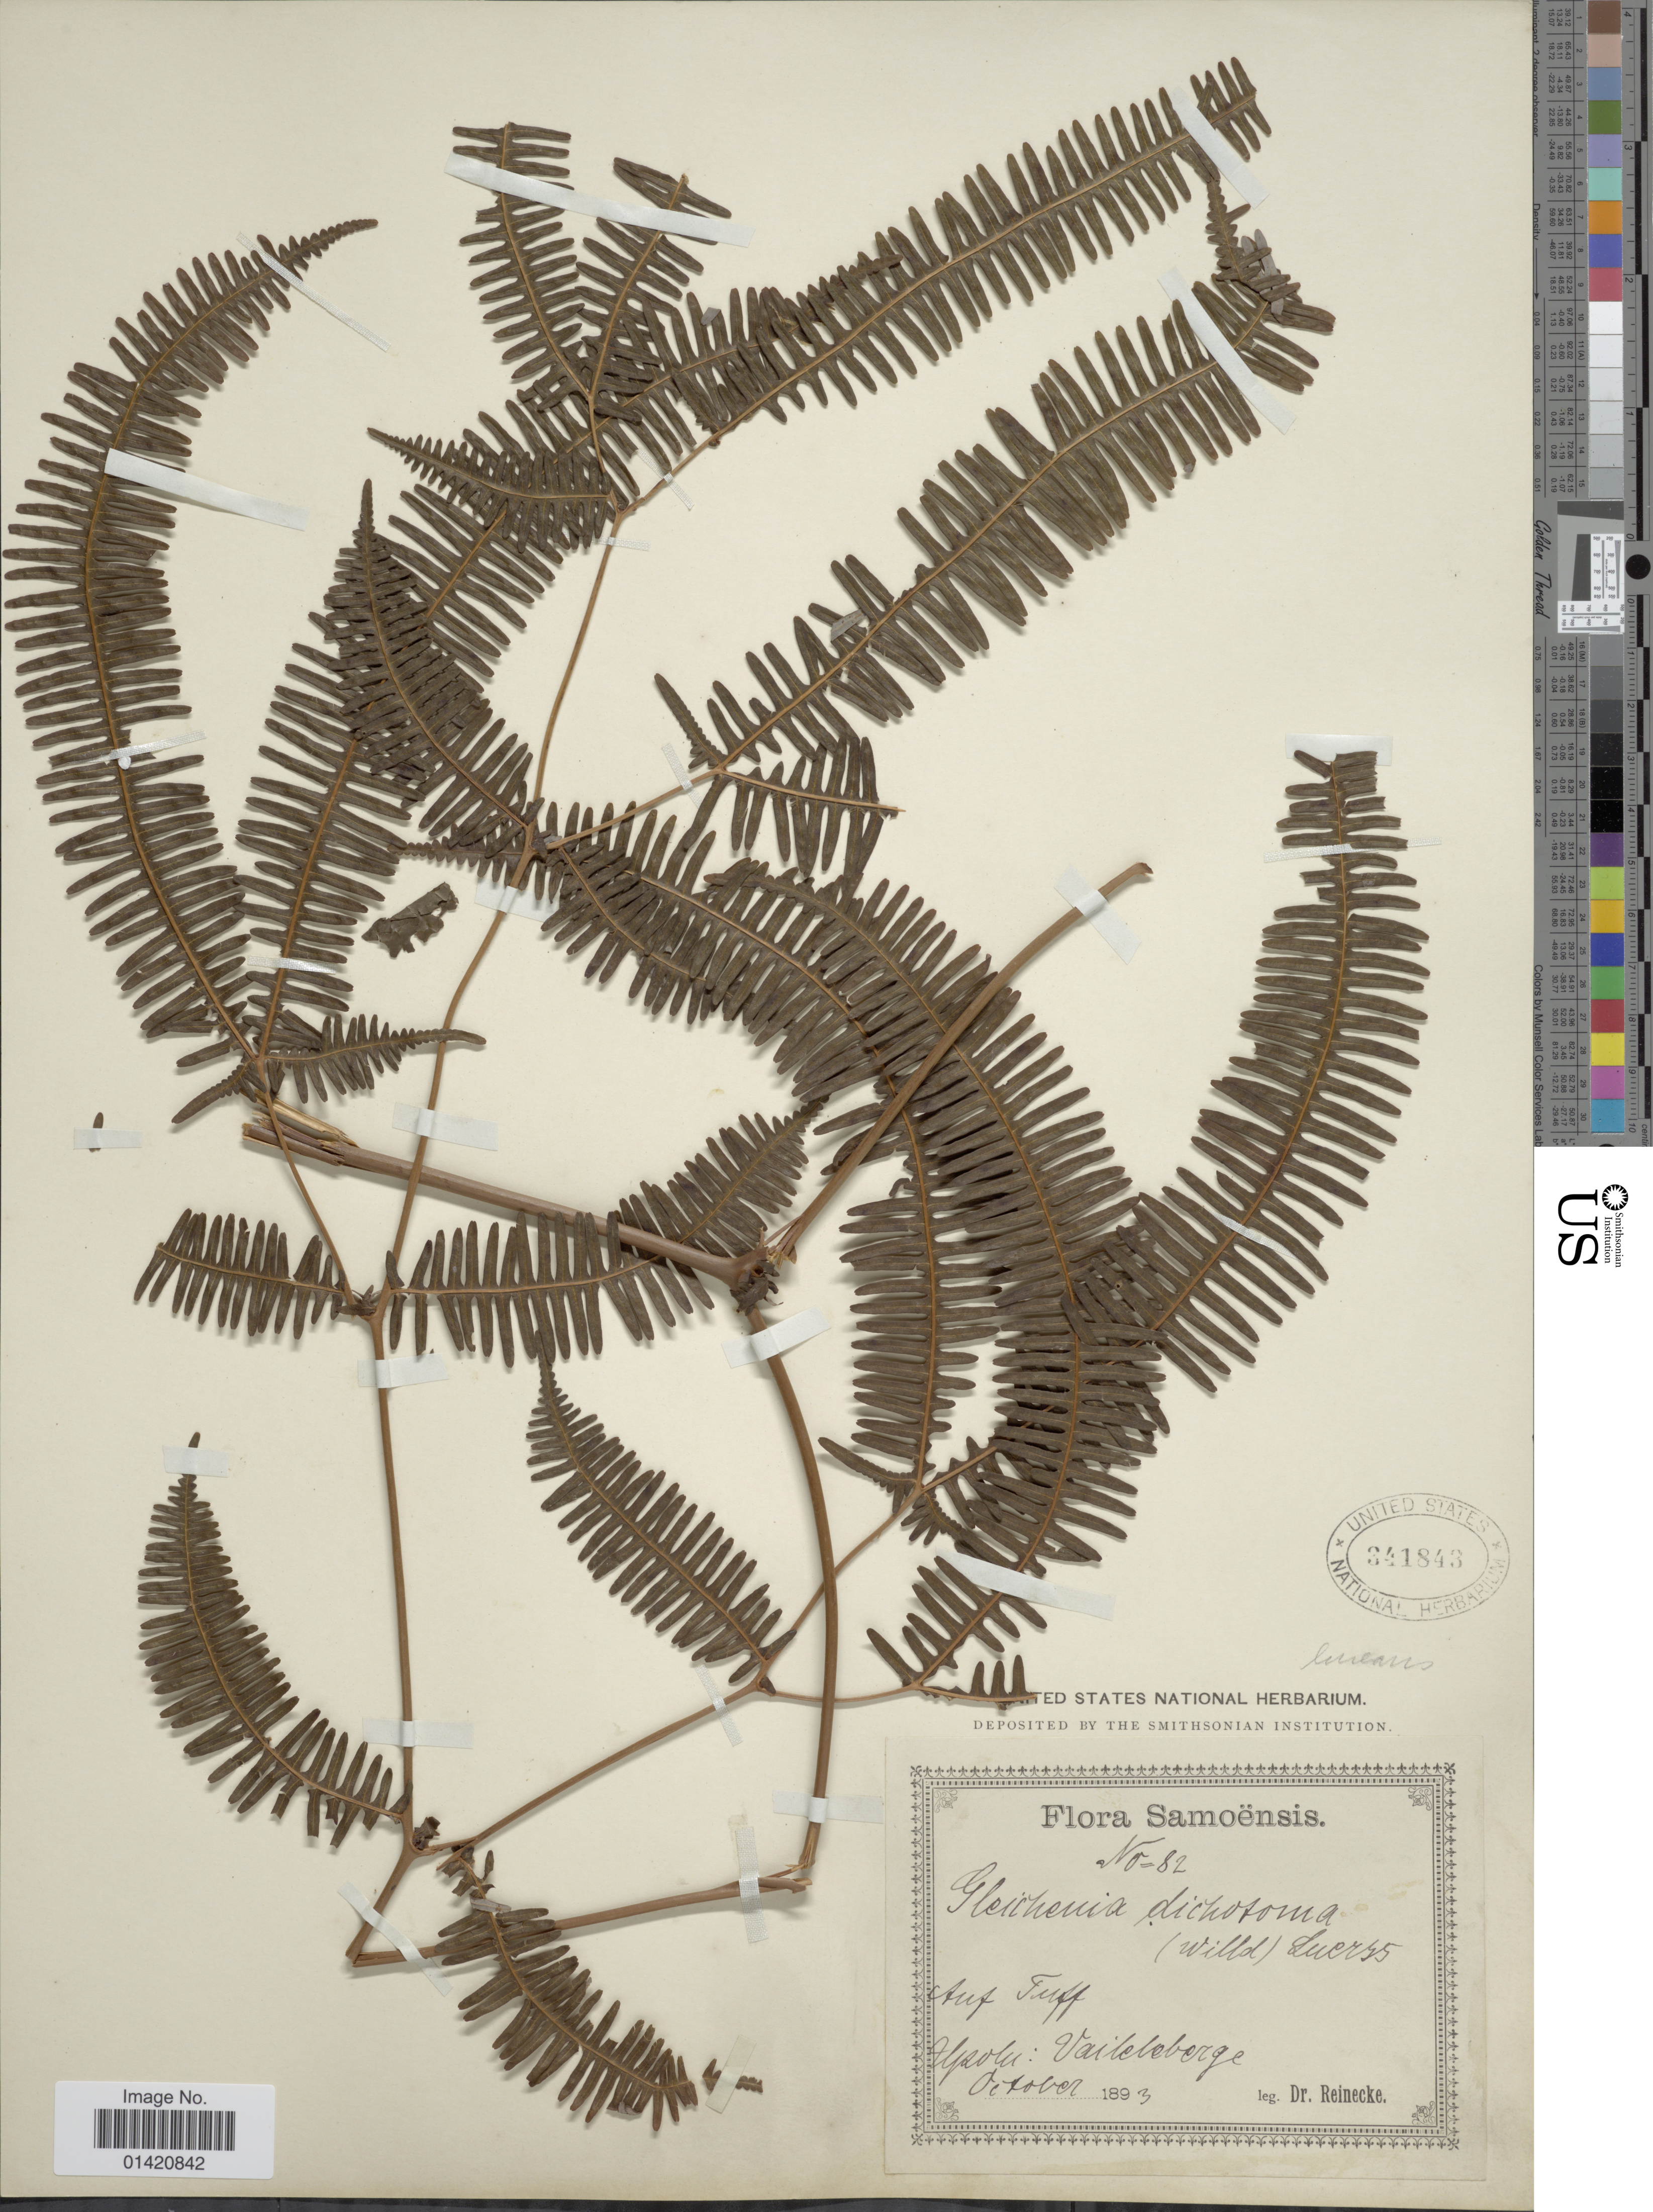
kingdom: Plantae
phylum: Tracheophyta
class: Polypodiopsida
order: Gleicheniales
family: Gleicheniaceae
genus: Dicranopteris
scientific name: Dicranopteris linearis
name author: (Burm. f.) Underw.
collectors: -- Reinecke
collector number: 82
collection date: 1893-10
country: Samoa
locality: Samoënsis, Auf Tuff, Upolu: Vaicleberge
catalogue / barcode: US 341843